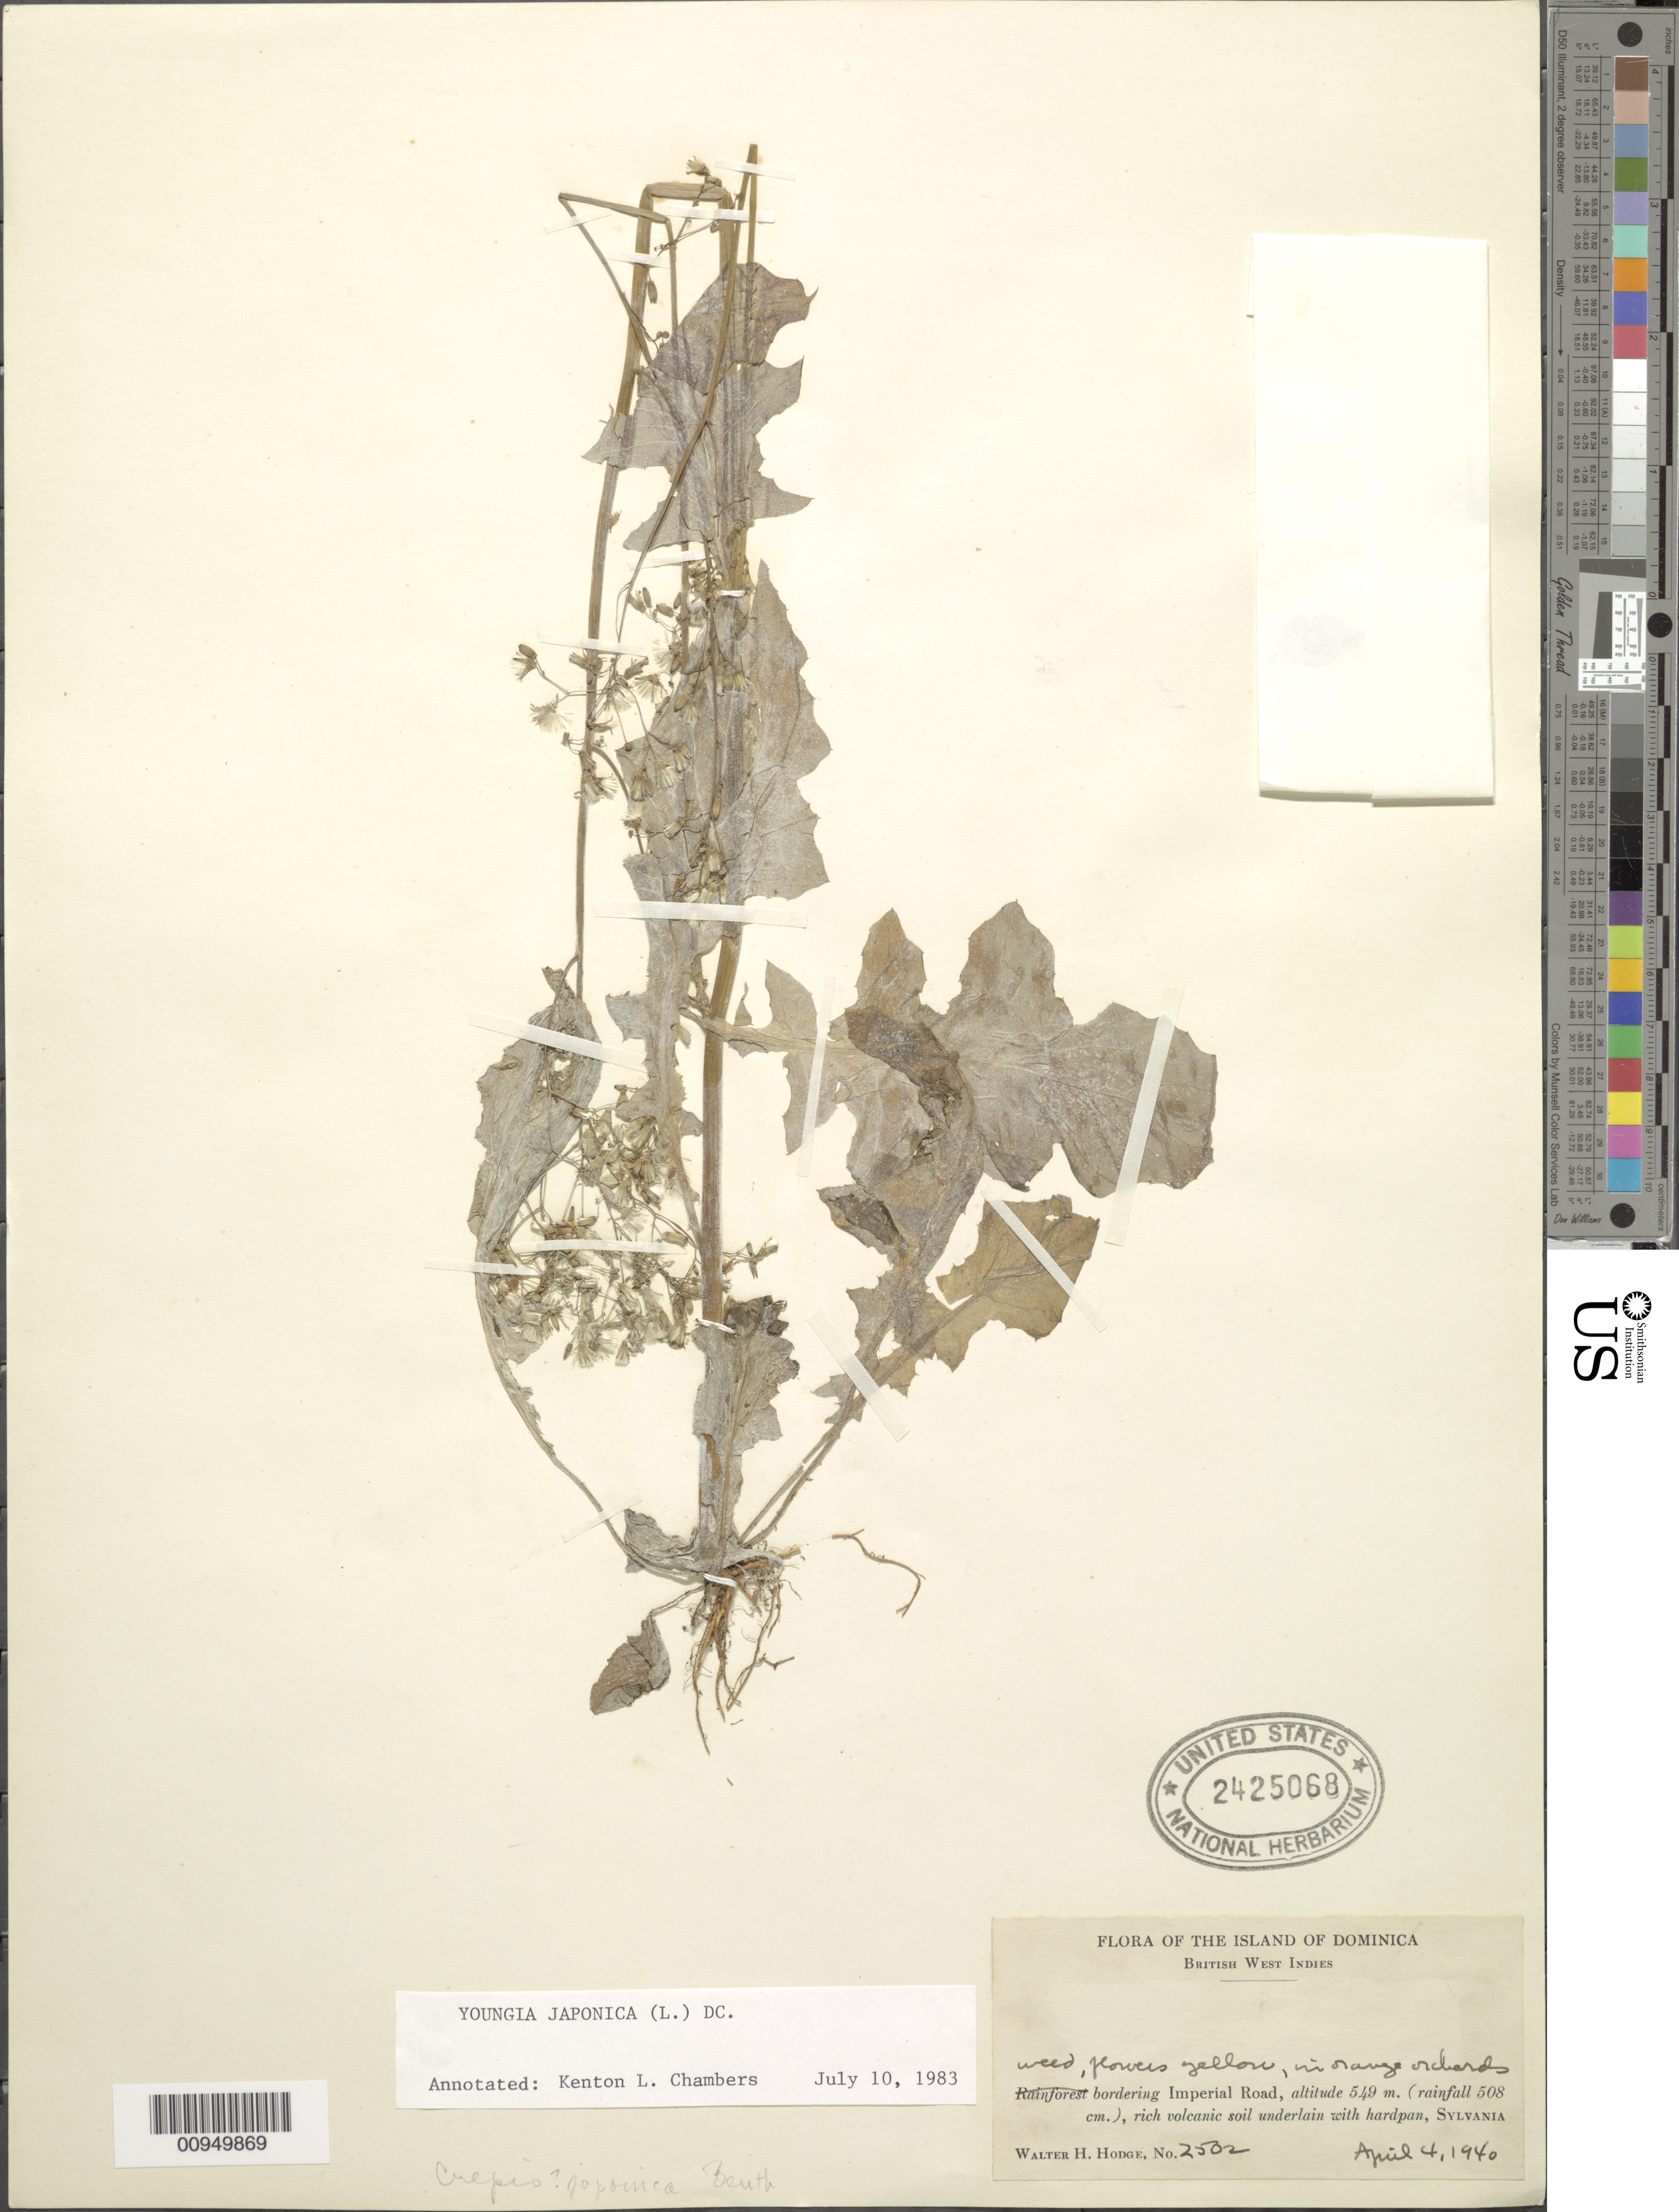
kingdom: Plantae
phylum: Tracheophyta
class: Magnoliopsida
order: Asterales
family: Asteraceae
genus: Youngia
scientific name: Youngia japonica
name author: (L.) DC.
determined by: Chambers, K. L.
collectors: W. Hodge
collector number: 2502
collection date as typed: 04 Apr 1940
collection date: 1940-04-04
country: Dominica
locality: Orange orchards bordering Imperial Road, Sylvania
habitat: In orange orchard, rich volcanic soil underlain with hardpan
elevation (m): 549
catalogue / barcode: US 2425068